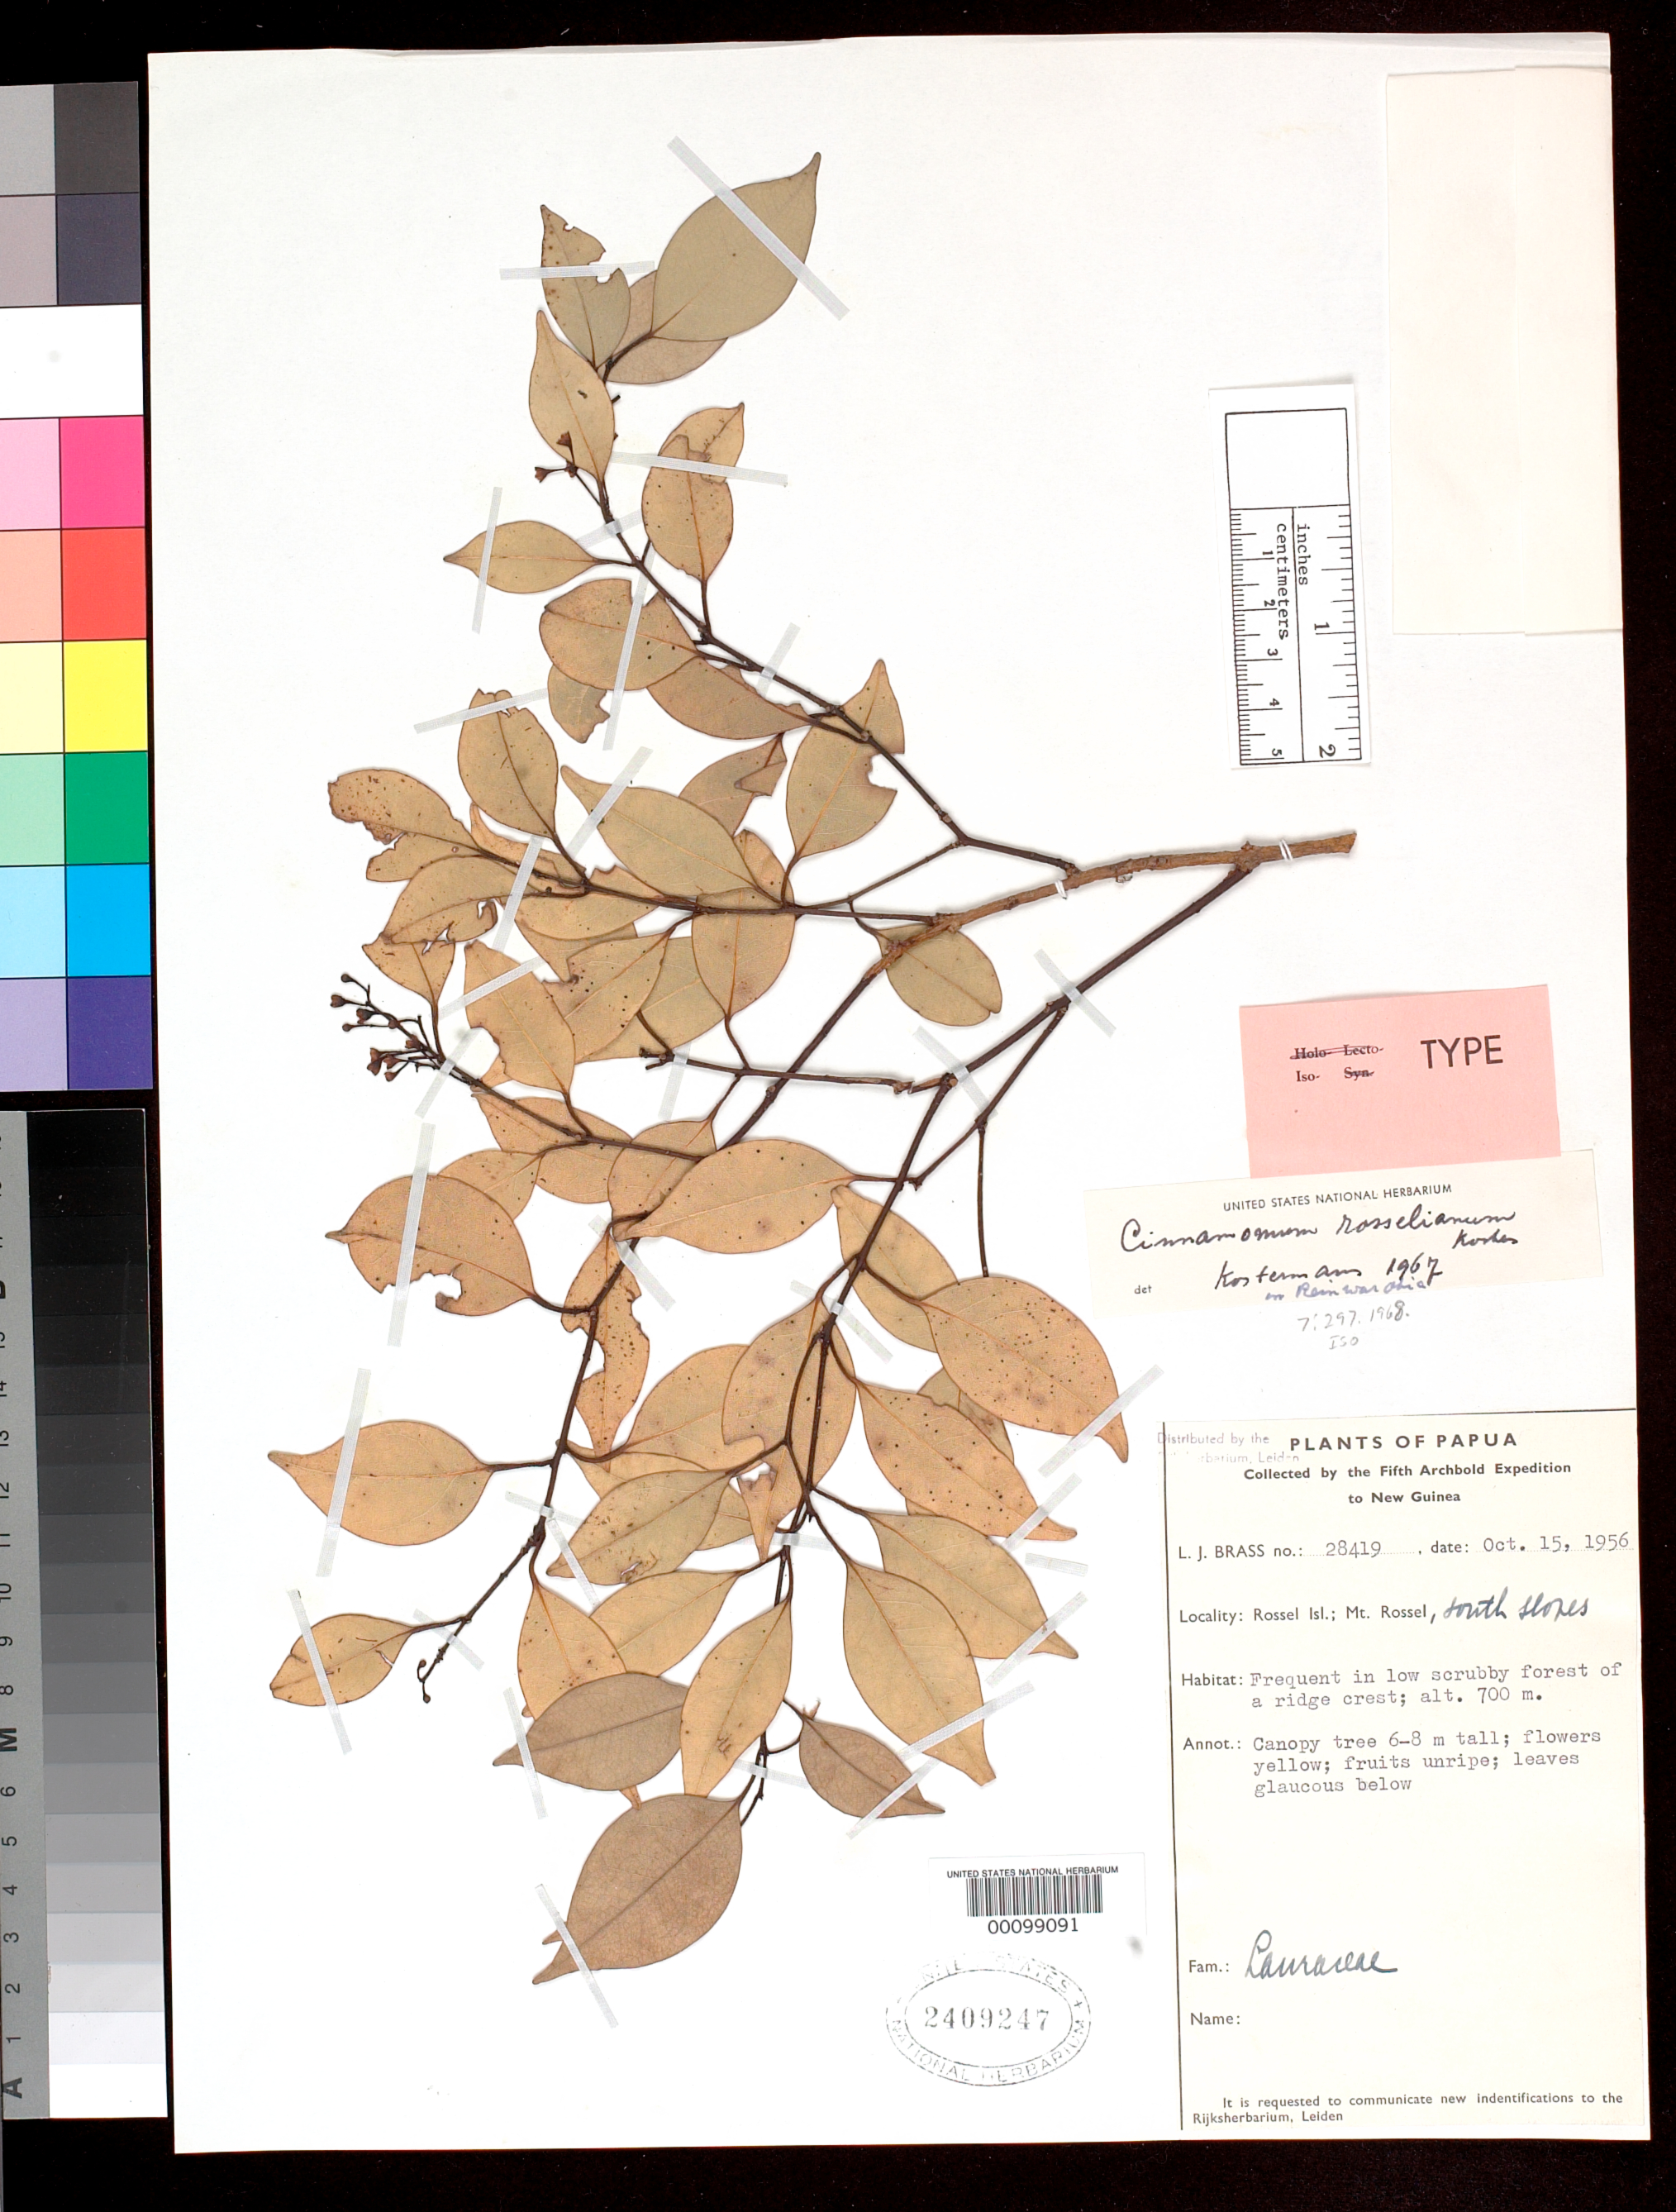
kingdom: Plantae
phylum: Tracheophyta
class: Magnoliopsida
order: Laurales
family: Lauraceae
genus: Cinnamomum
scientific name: Cinnamomum rosselianum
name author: Kosterm.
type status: Isotype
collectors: L. J. Brass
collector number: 28419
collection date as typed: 15 Oct 1956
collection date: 1956-10-15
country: Papua New Guinea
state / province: Milne Bay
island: Rossel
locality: Mt. Rossel. [Louisade Arch.]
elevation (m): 700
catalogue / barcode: US 2409247